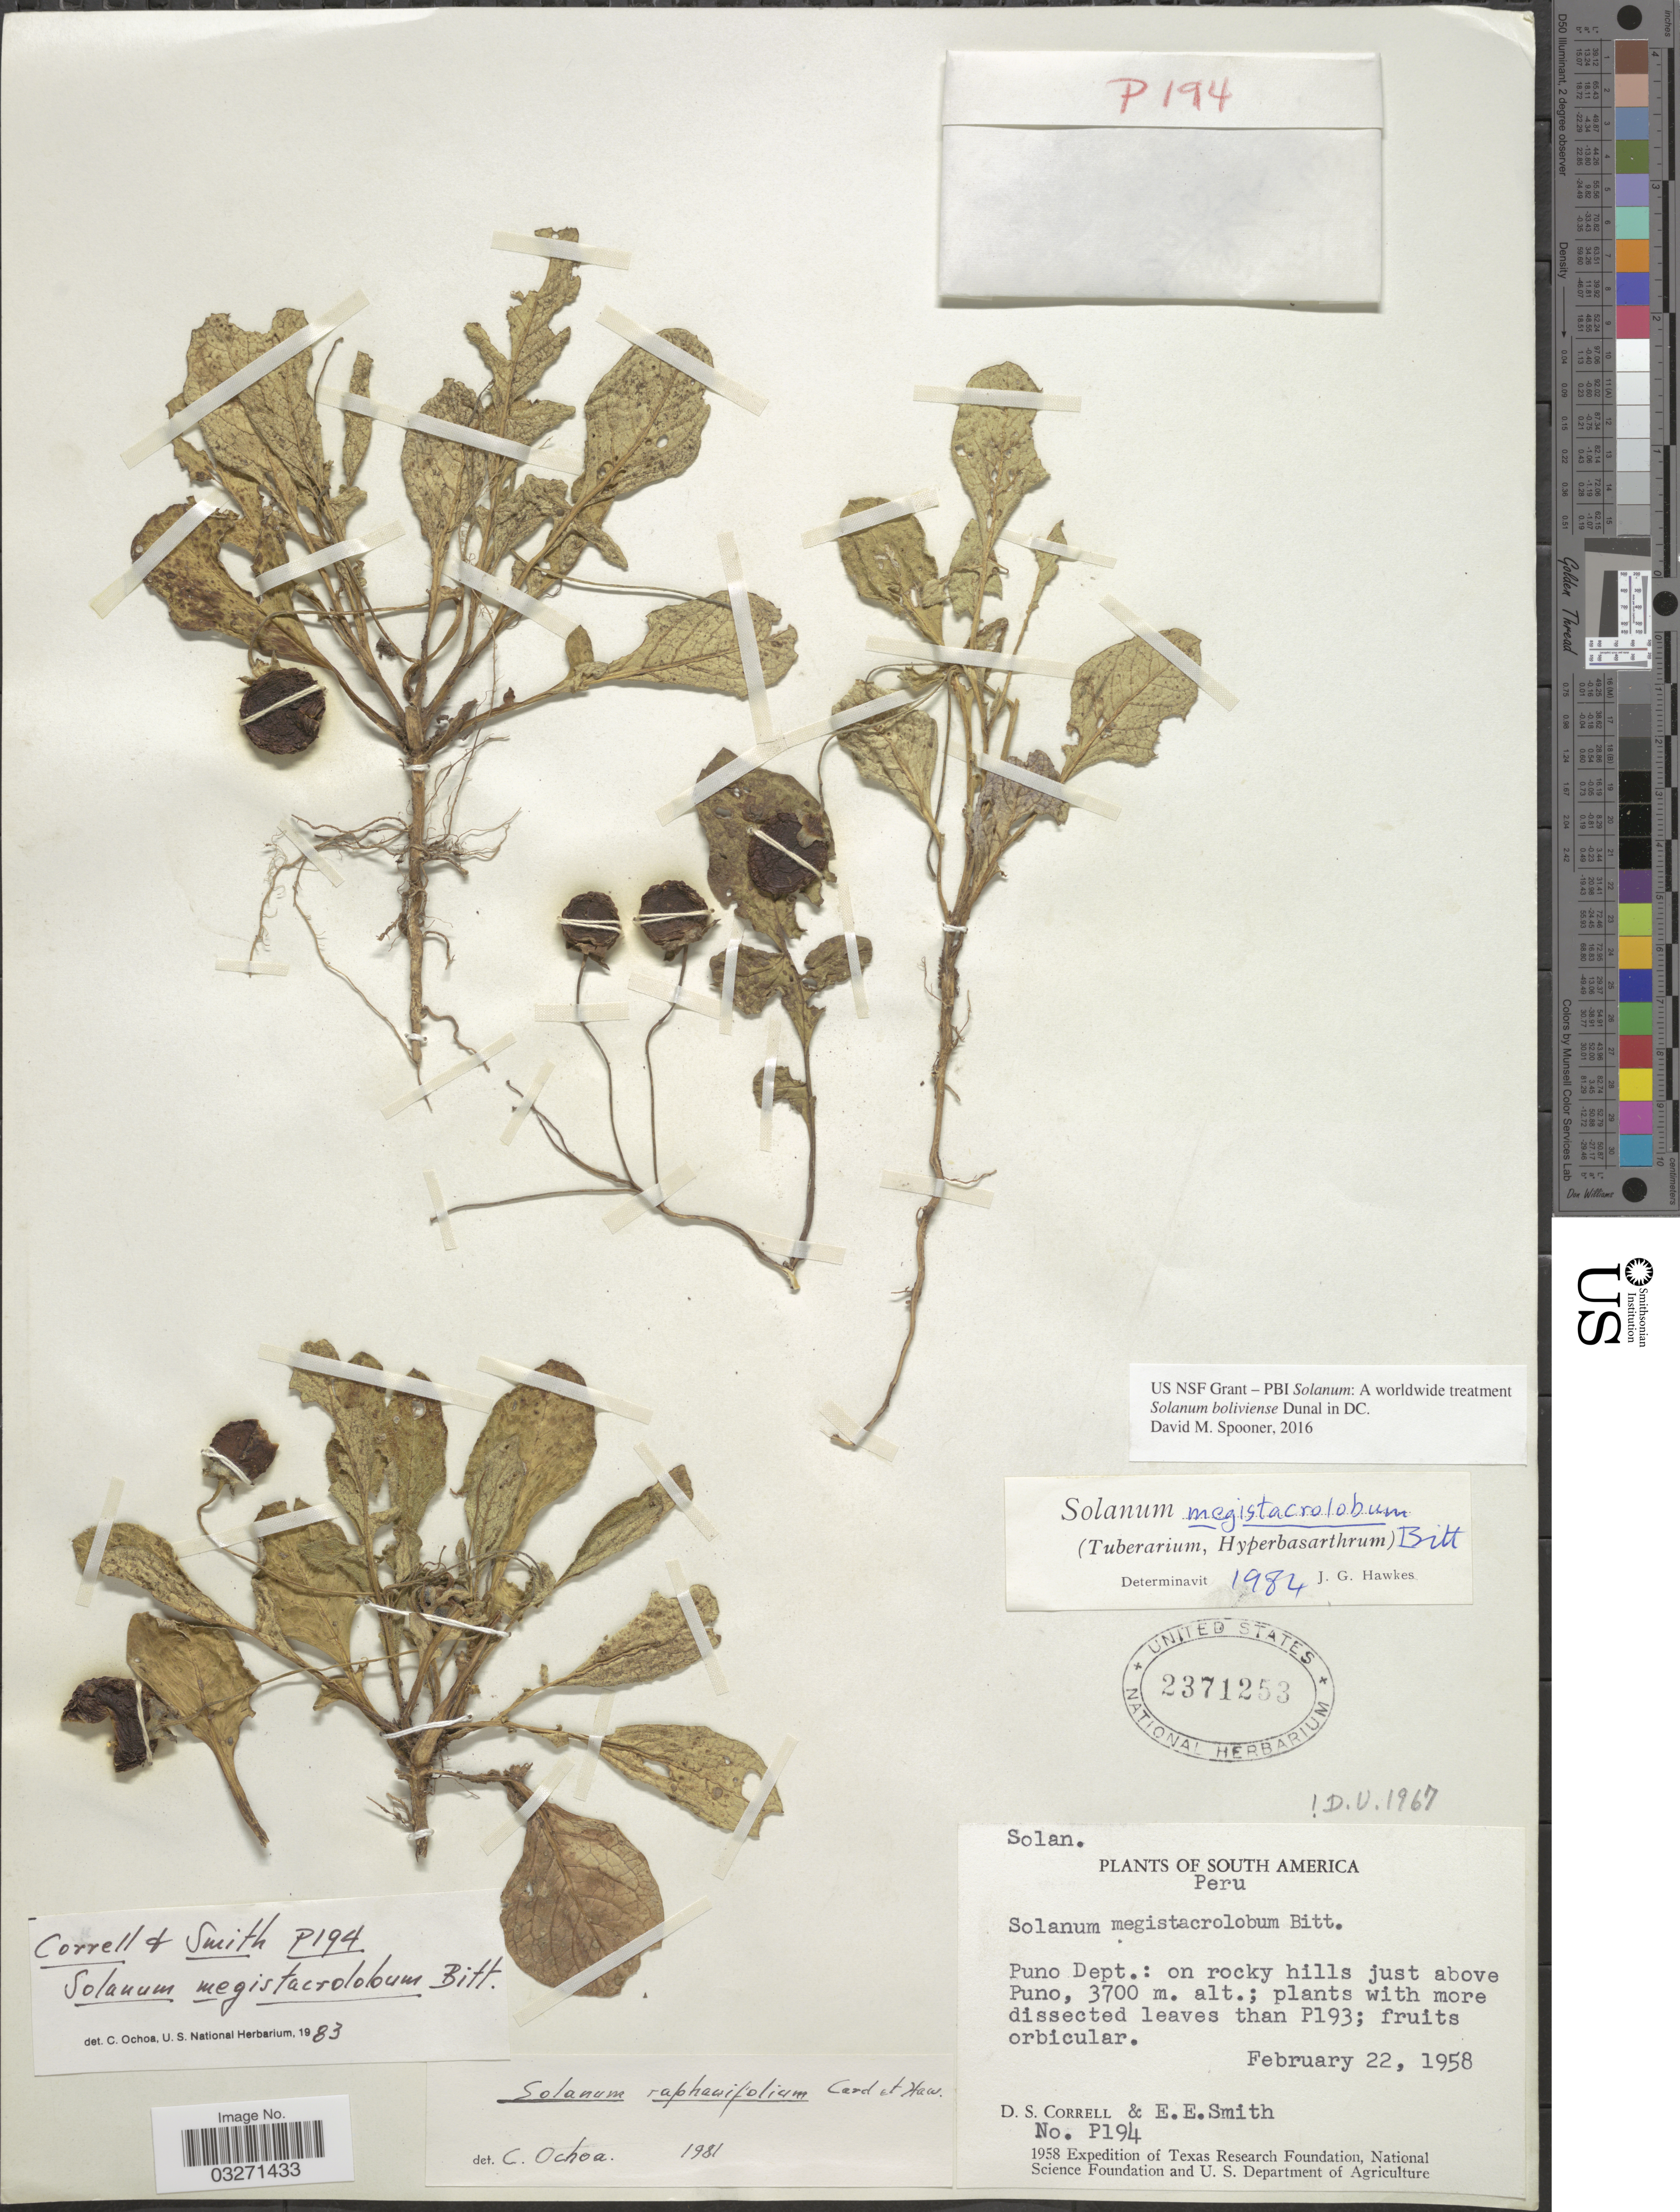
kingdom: Plantae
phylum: Tracheophyta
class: Magnoliopsida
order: Solanales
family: Solanaceae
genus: Solanum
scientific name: Solanum boliviense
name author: Dunal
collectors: D. S. Correll & E. E. Smith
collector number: P194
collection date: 1958-02-22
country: Peru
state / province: Puno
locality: Puno Dept.: on rocky hills just above Puno.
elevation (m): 3700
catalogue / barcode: US 2371253